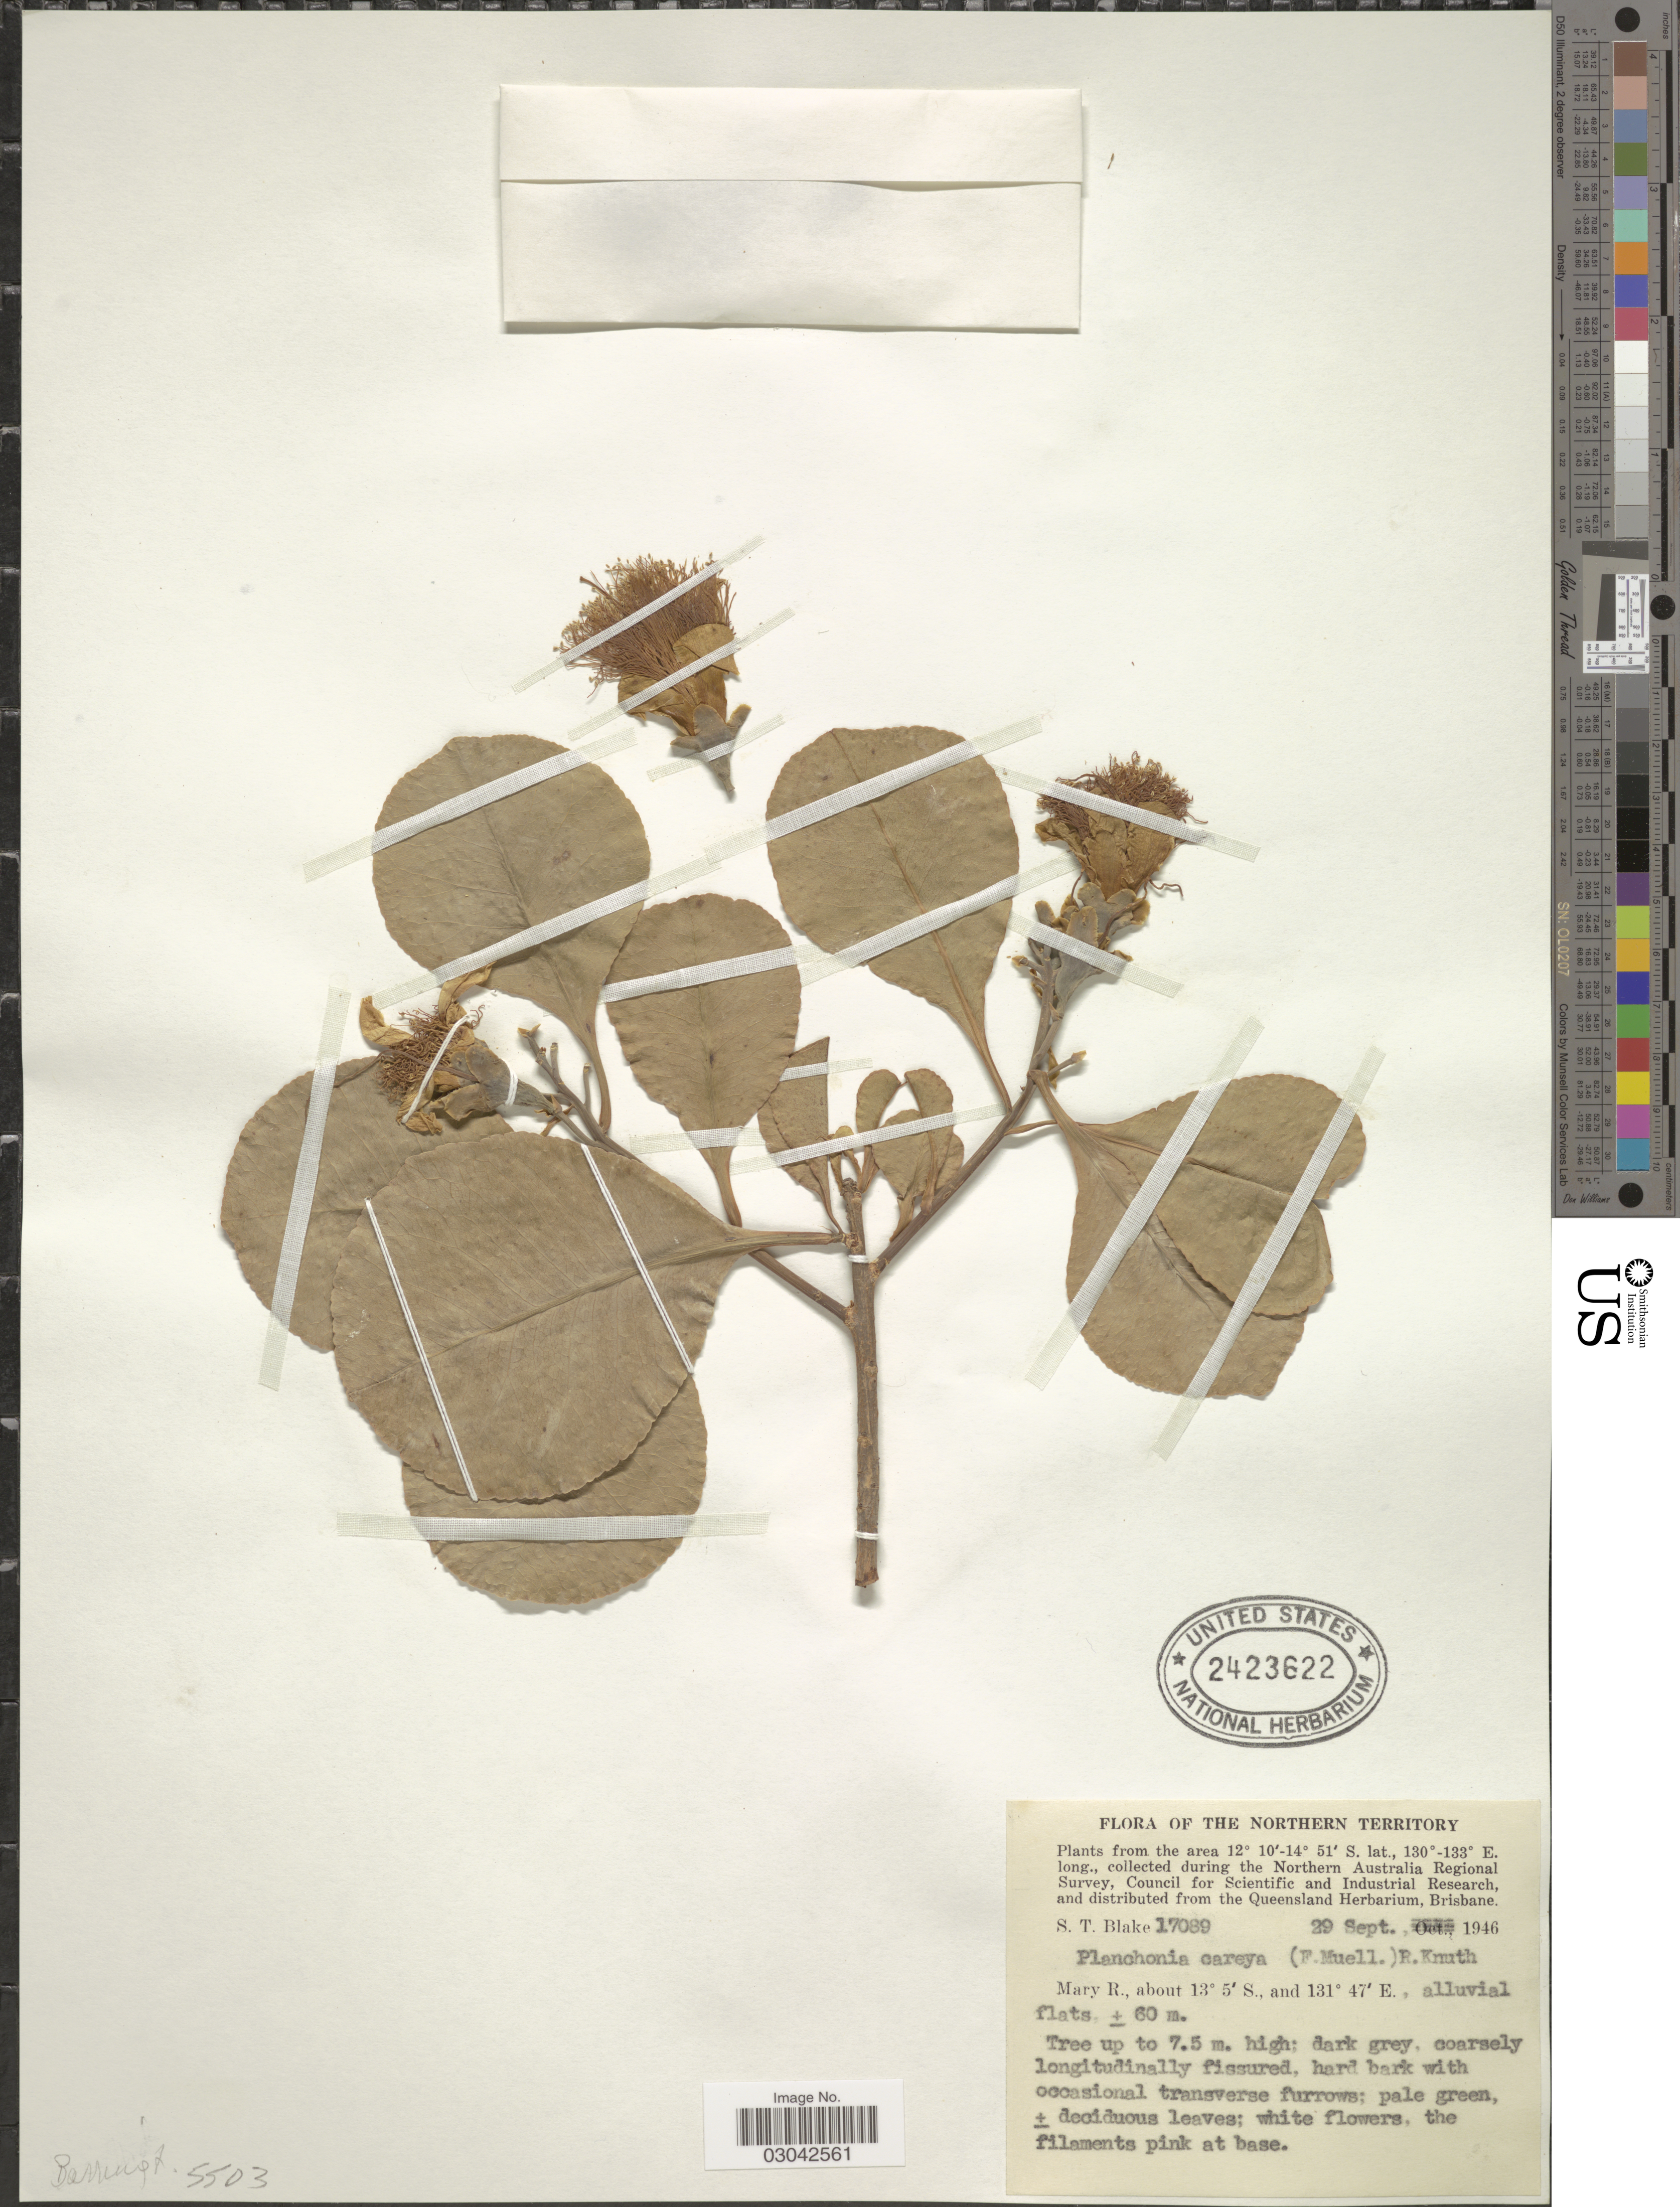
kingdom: Plantae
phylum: Tracheophyta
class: Magnoliopsida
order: Ericales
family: Lecythidaceae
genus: Planchonia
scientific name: Planchonia careya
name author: (F. Muell.) R. Knuth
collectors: S. T. Blake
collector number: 17089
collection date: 1946-09-29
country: Australia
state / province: Northern Territory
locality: Northern Australia. Mary R.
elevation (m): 60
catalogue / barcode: US 2423622